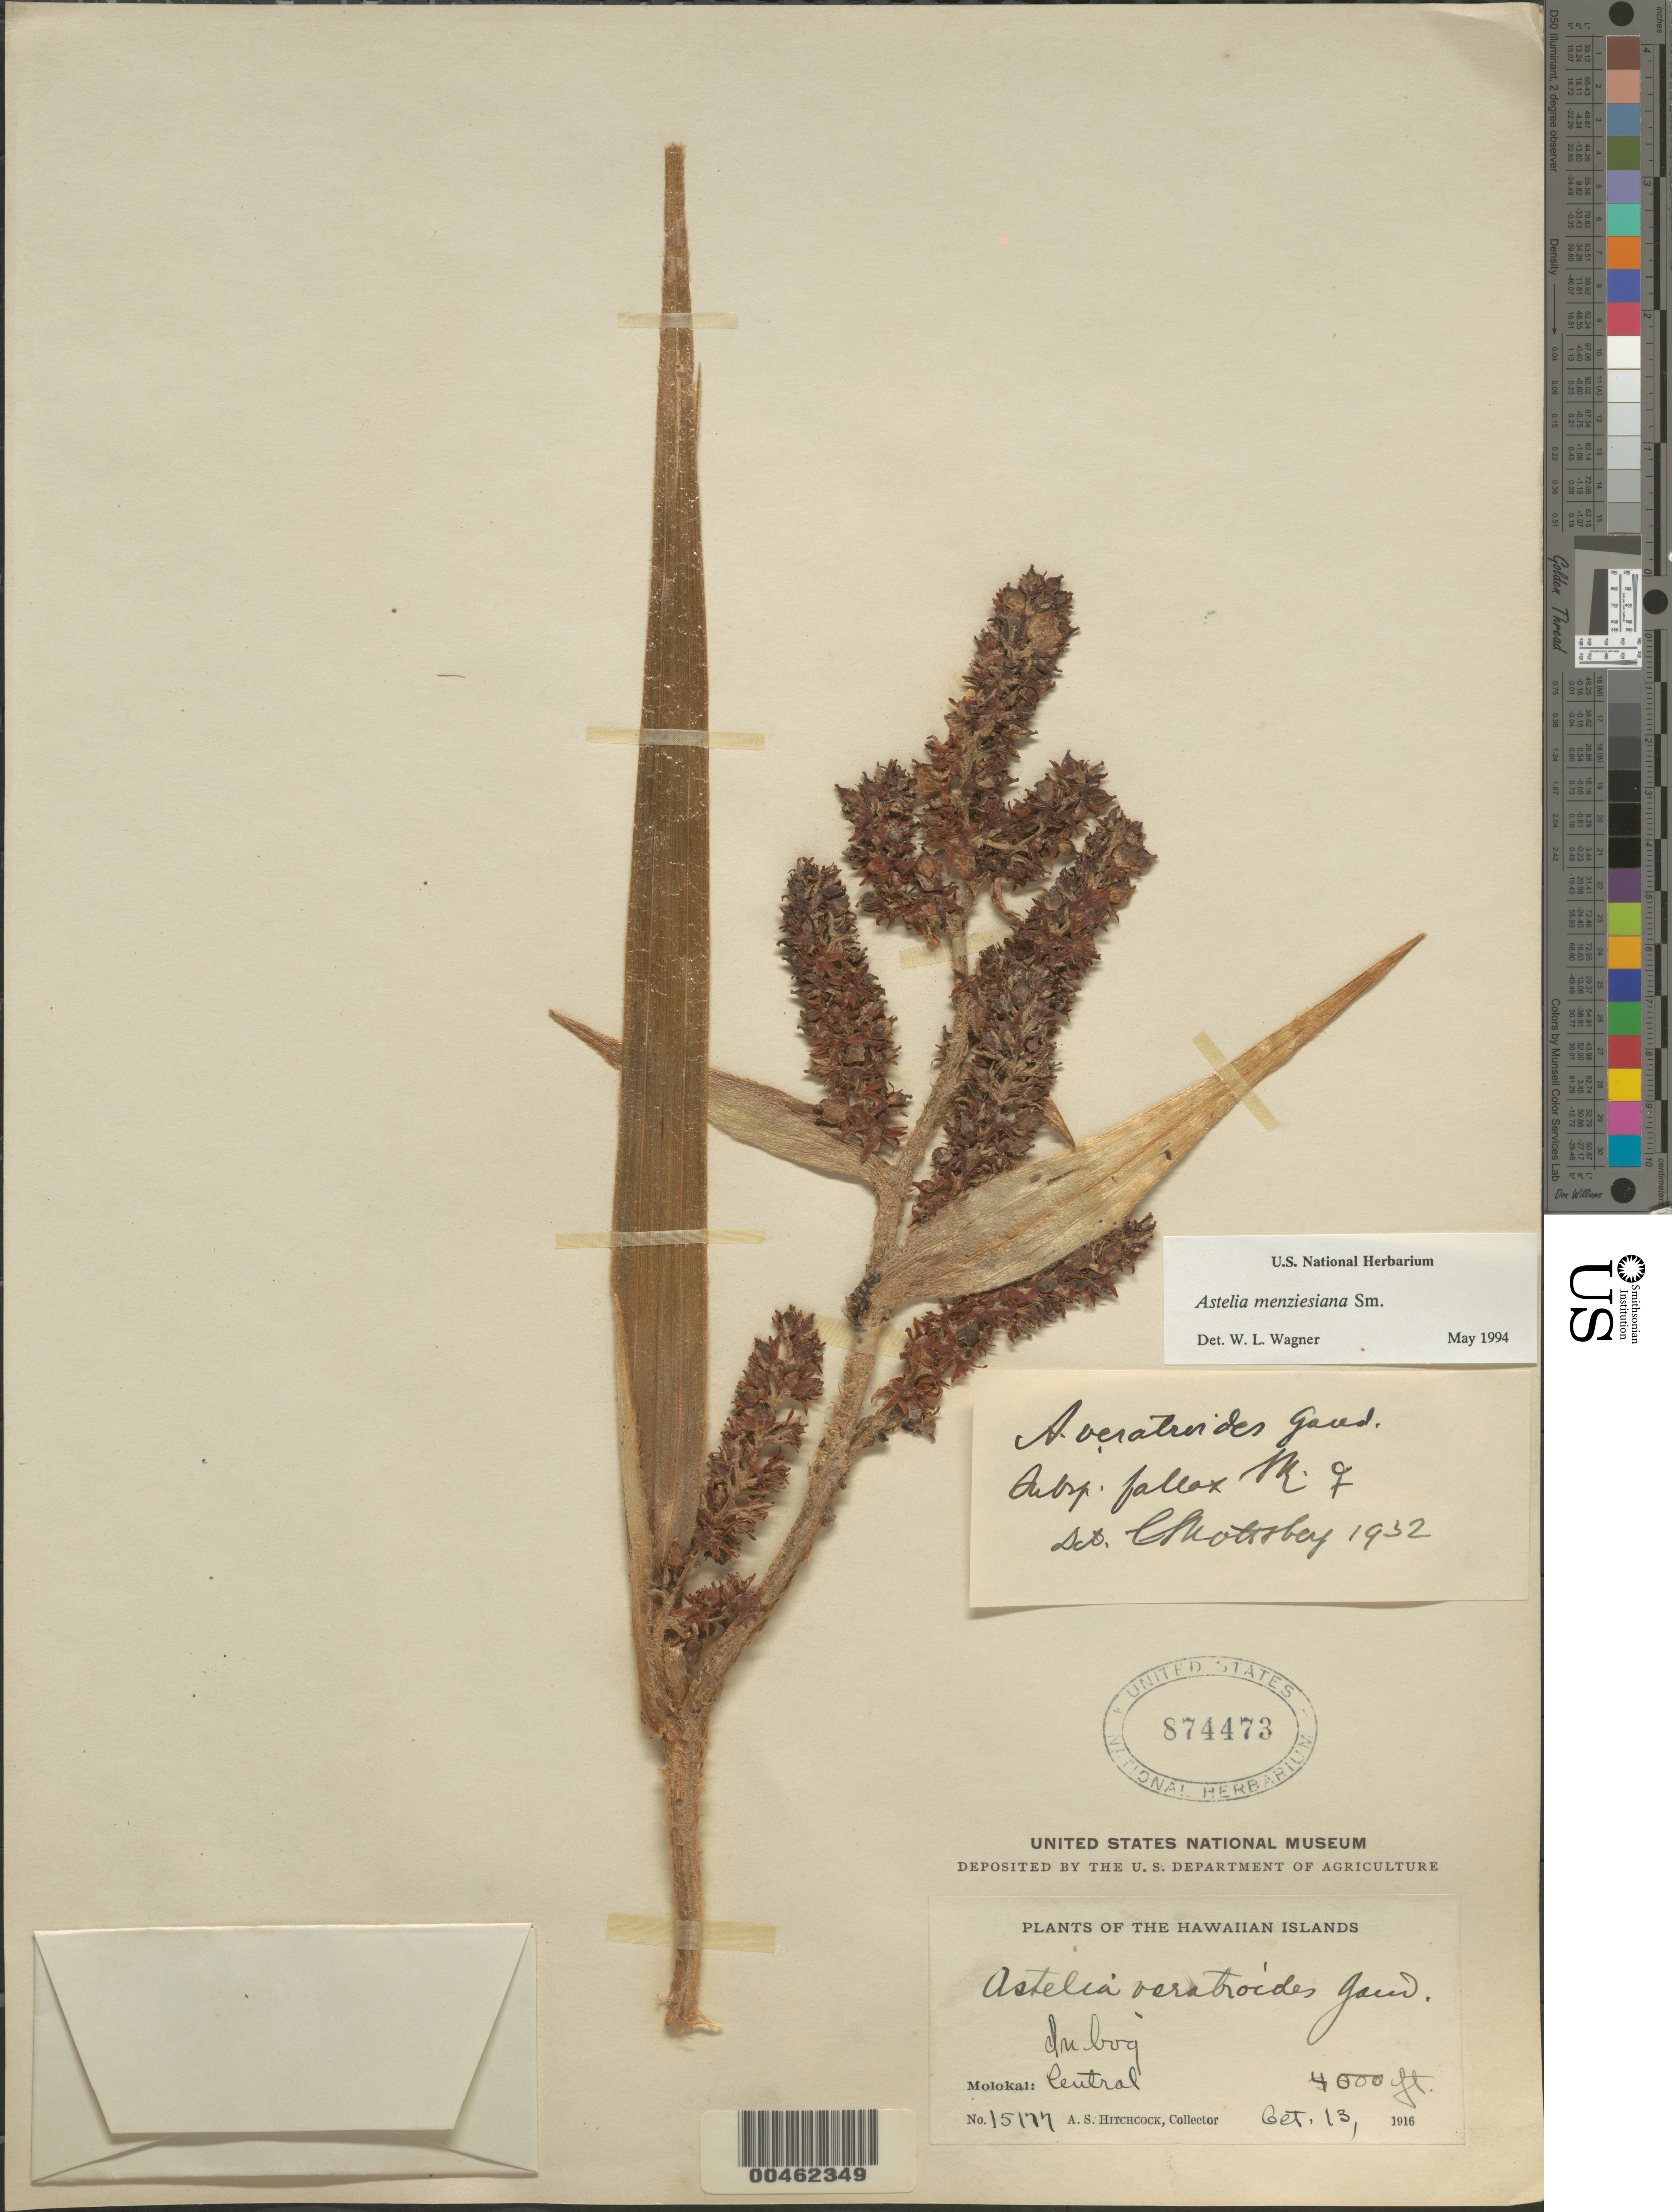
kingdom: Plantae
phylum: Tracheophyta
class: Liliopsida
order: Asparagales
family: Asteliaceae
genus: Astelia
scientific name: Astelia menziesiana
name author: Sm.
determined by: Wagner, W. L., (BOT), Smithsonian Institution - National Museum of Natural History (UNITED STATES)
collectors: A. S. Hitchcock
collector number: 15177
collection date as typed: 13 Oct 1916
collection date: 1916-10-13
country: United States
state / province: Hawaii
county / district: Maui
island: Moloka'i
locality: Central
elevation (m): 1219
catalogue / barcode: US 874473